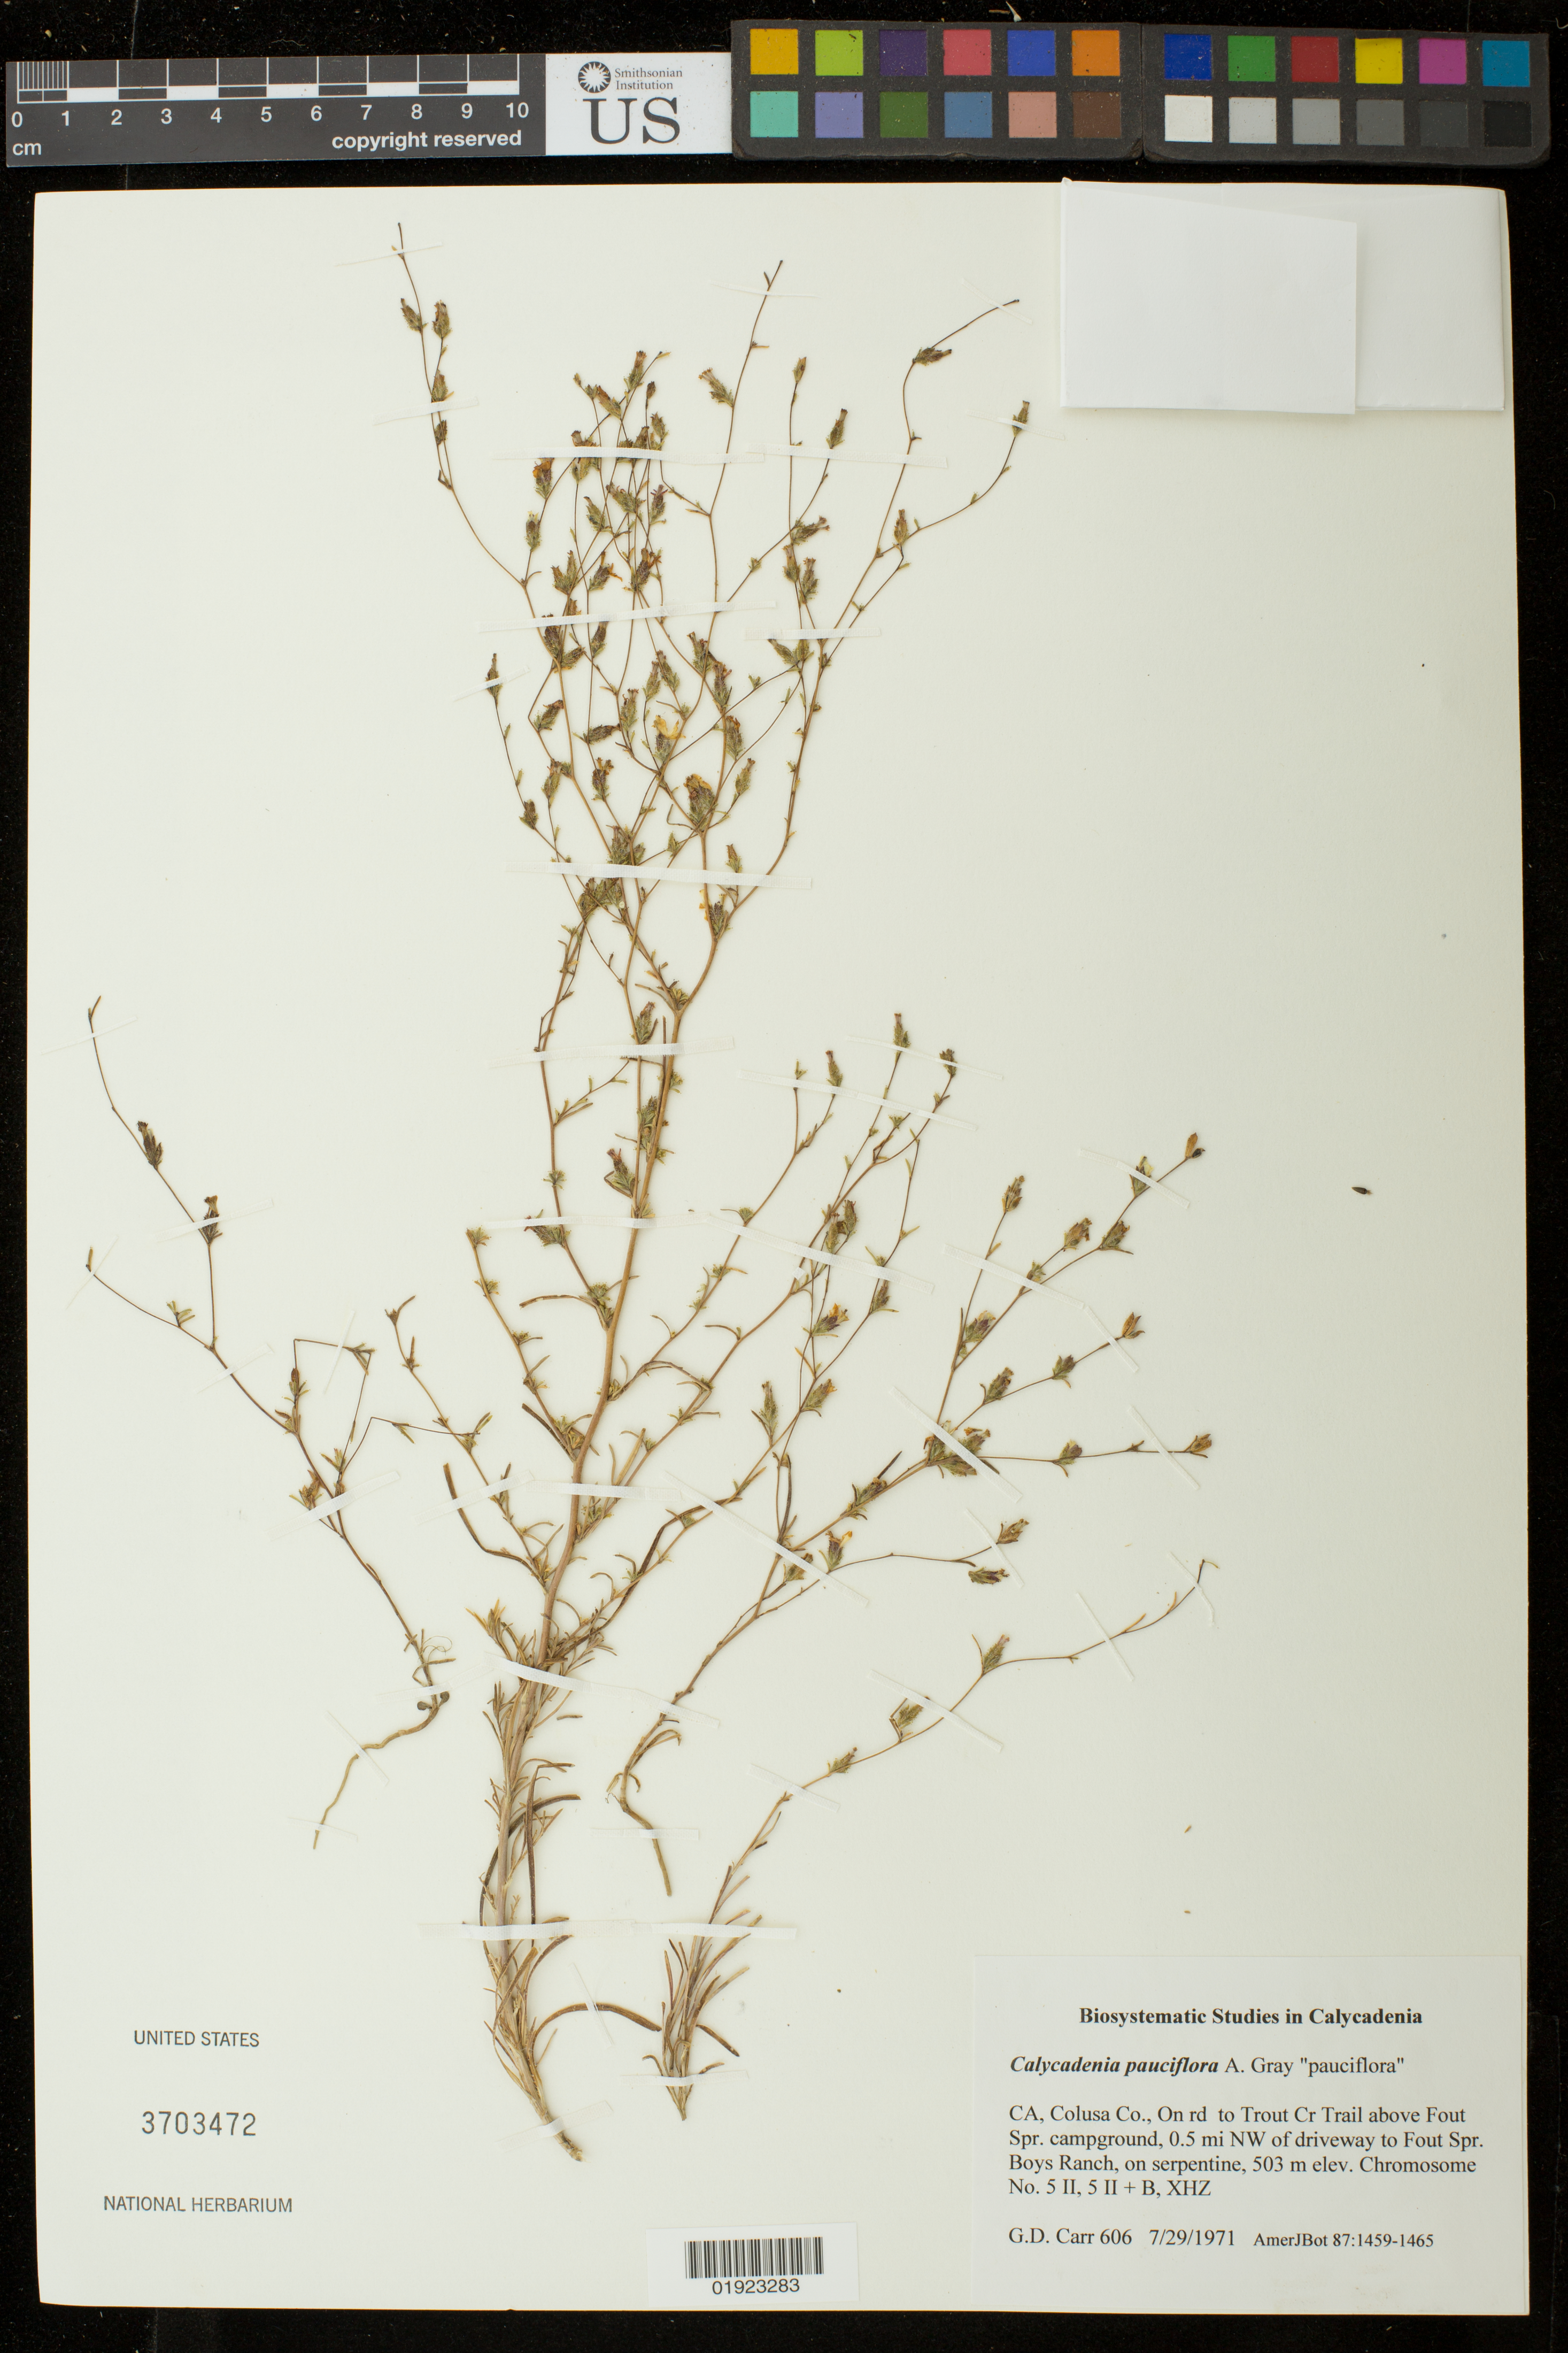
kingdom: Plantae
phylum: Tracheophyta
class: Magnoliopsida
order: Asterales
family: Asteraceae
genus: Calycadenia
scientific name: Calycadenia pauciflora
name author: A. Gray in Emory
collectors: G. D. Carr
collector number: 606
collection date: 1971-07-29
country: United States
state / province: California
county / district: Colusa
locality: On rd to Trout Cr Trail above Fout Spr. campground, 0.5 mi NW of driveway to Fout Spr. Boys Ranch.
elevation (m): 503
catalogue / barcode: US 3703472